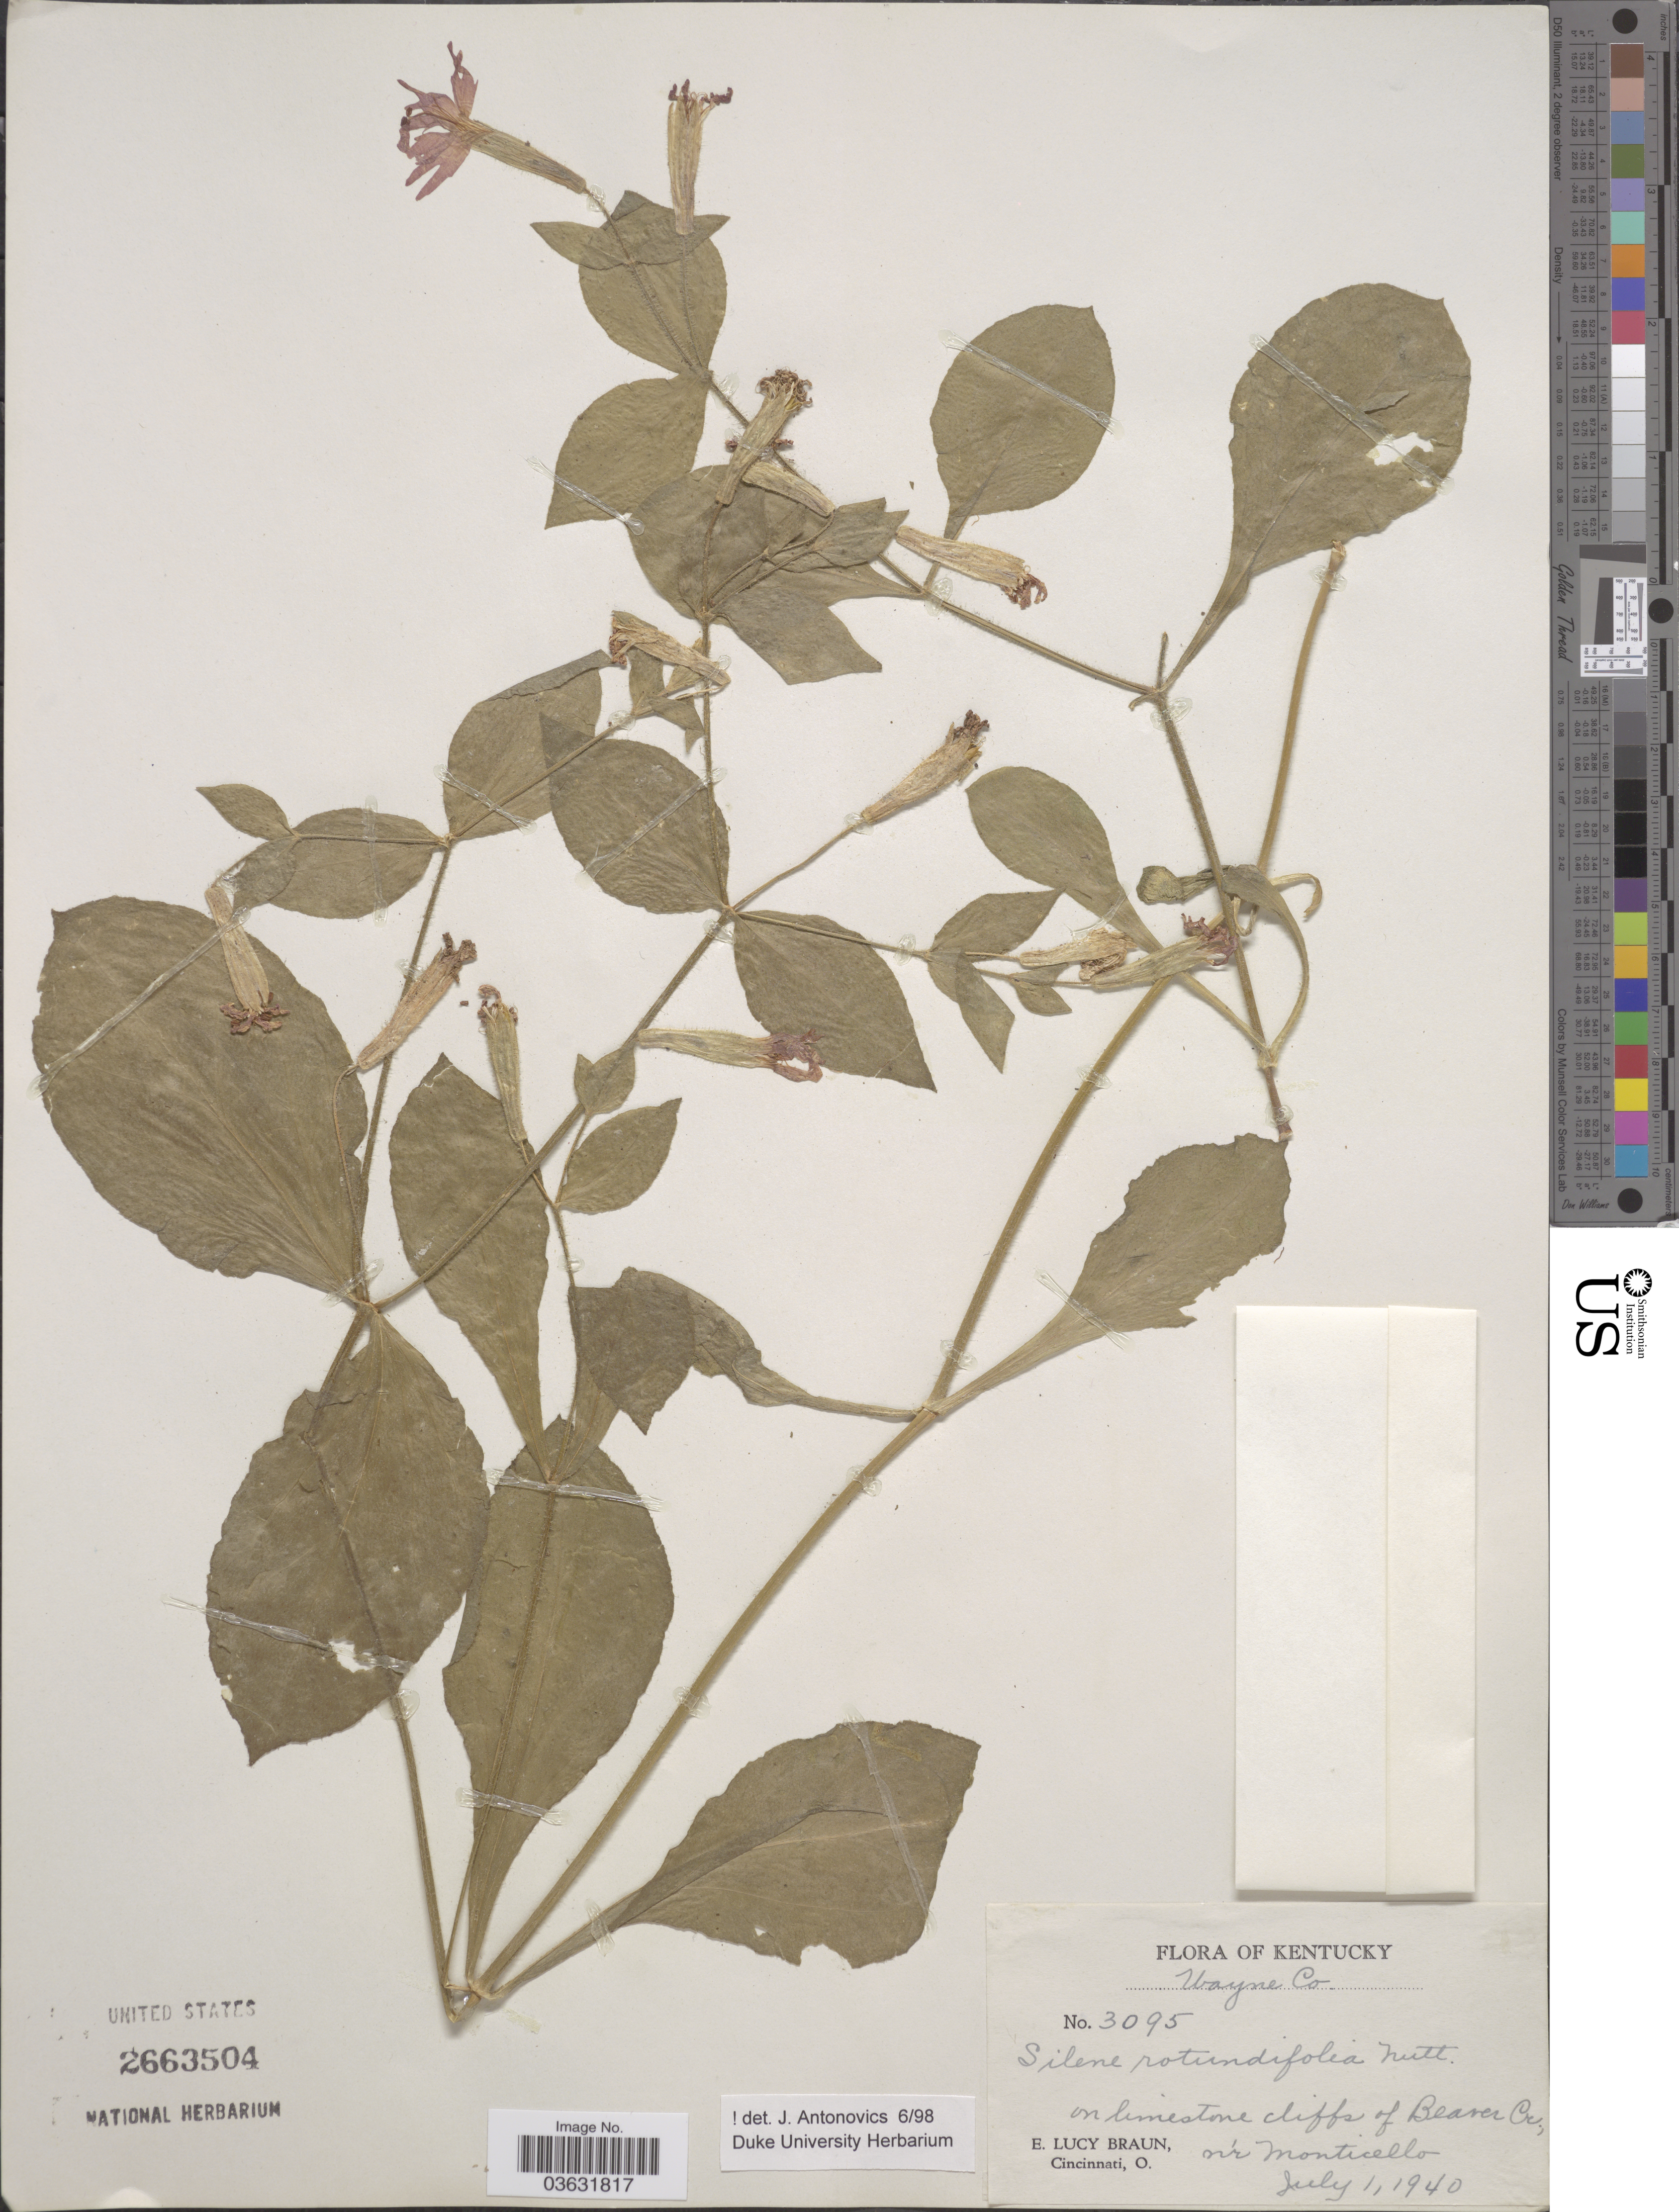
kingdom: Plantae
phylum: Tracheophyta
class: Magnoliopsida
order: Caryophyllales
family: Caryophyllaceae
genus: Silene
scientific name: Silene rotundifolia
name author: Nutt.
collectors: E. L. Braun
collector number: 3095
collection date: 1940-07-01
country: United States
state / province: Kentucky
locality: Wayne Co. Beaver Cr., n'r Monticello.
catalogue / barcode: US 2663504